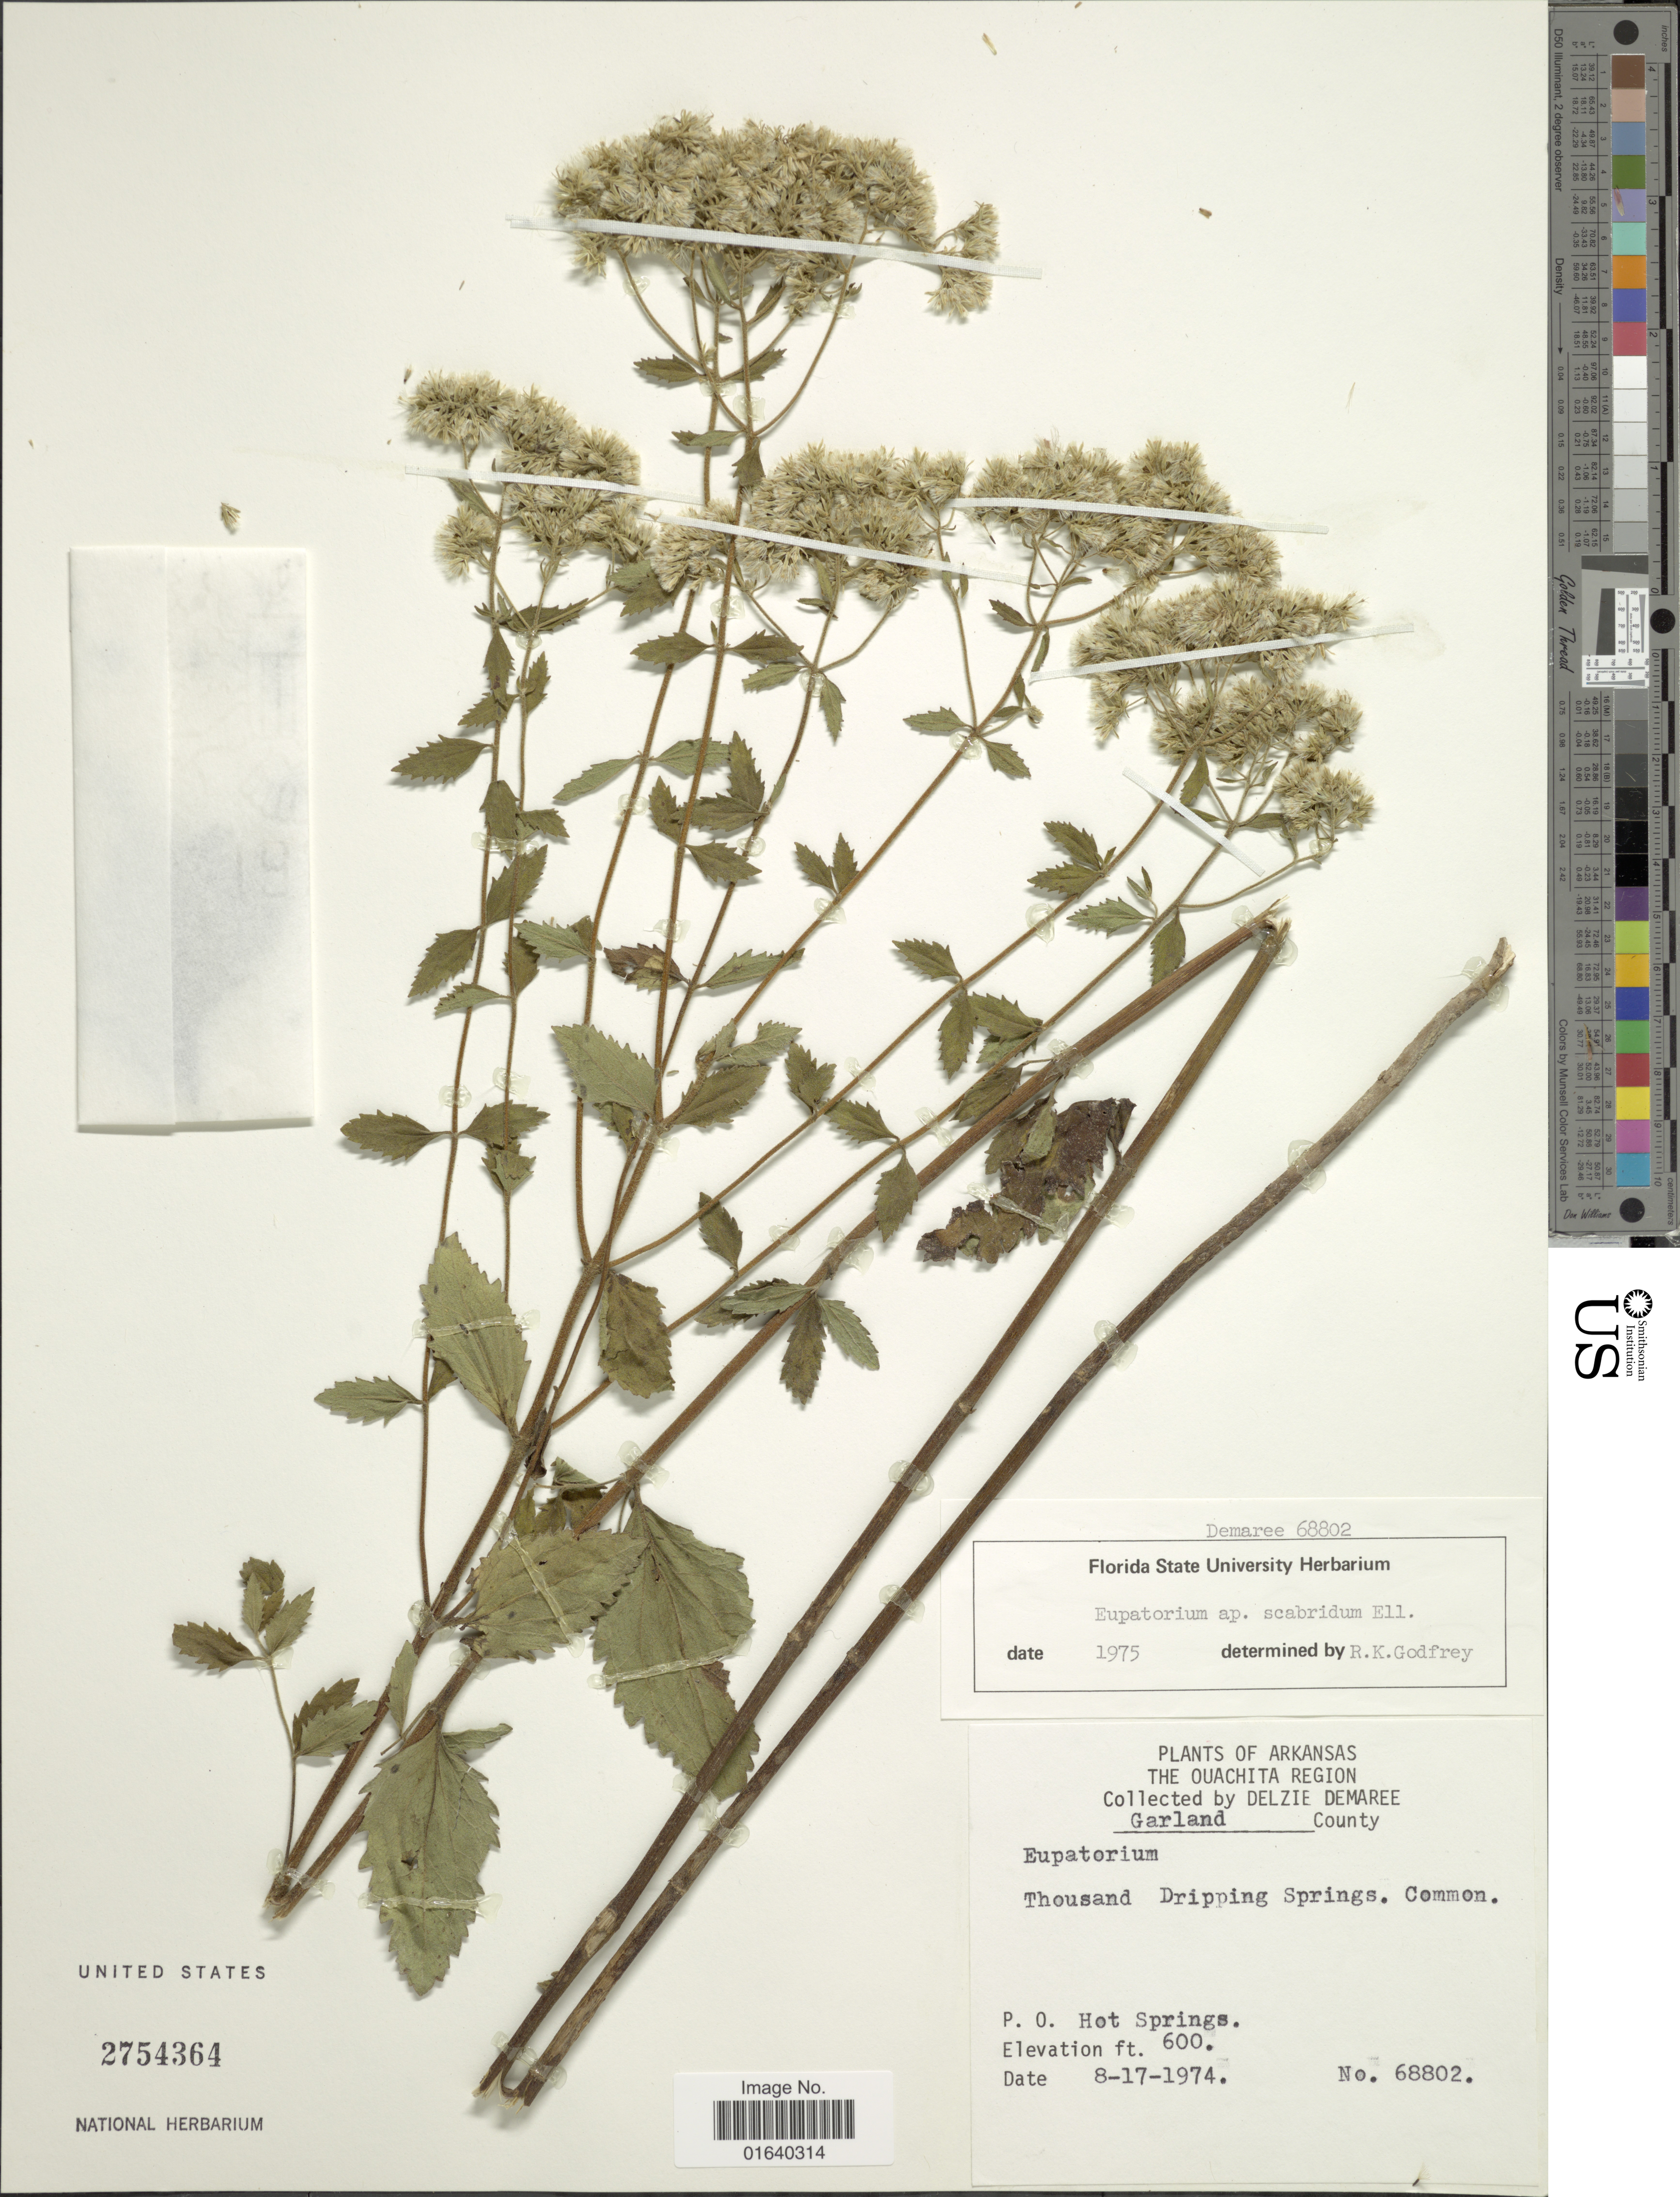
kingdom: Plantae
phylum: Tracheophyta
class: Magnoliopsida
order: Asterales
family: Asteraceae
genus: Eupatorium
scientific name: Eupatorium scabridum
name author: Elliott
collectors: D. Demaree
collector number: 68802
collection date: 1974-08-17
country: United States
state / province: Arkansas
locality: The Ouachi Region, Garland County, P.O. Crystal Springs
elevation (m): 183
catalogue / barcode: US 2764364